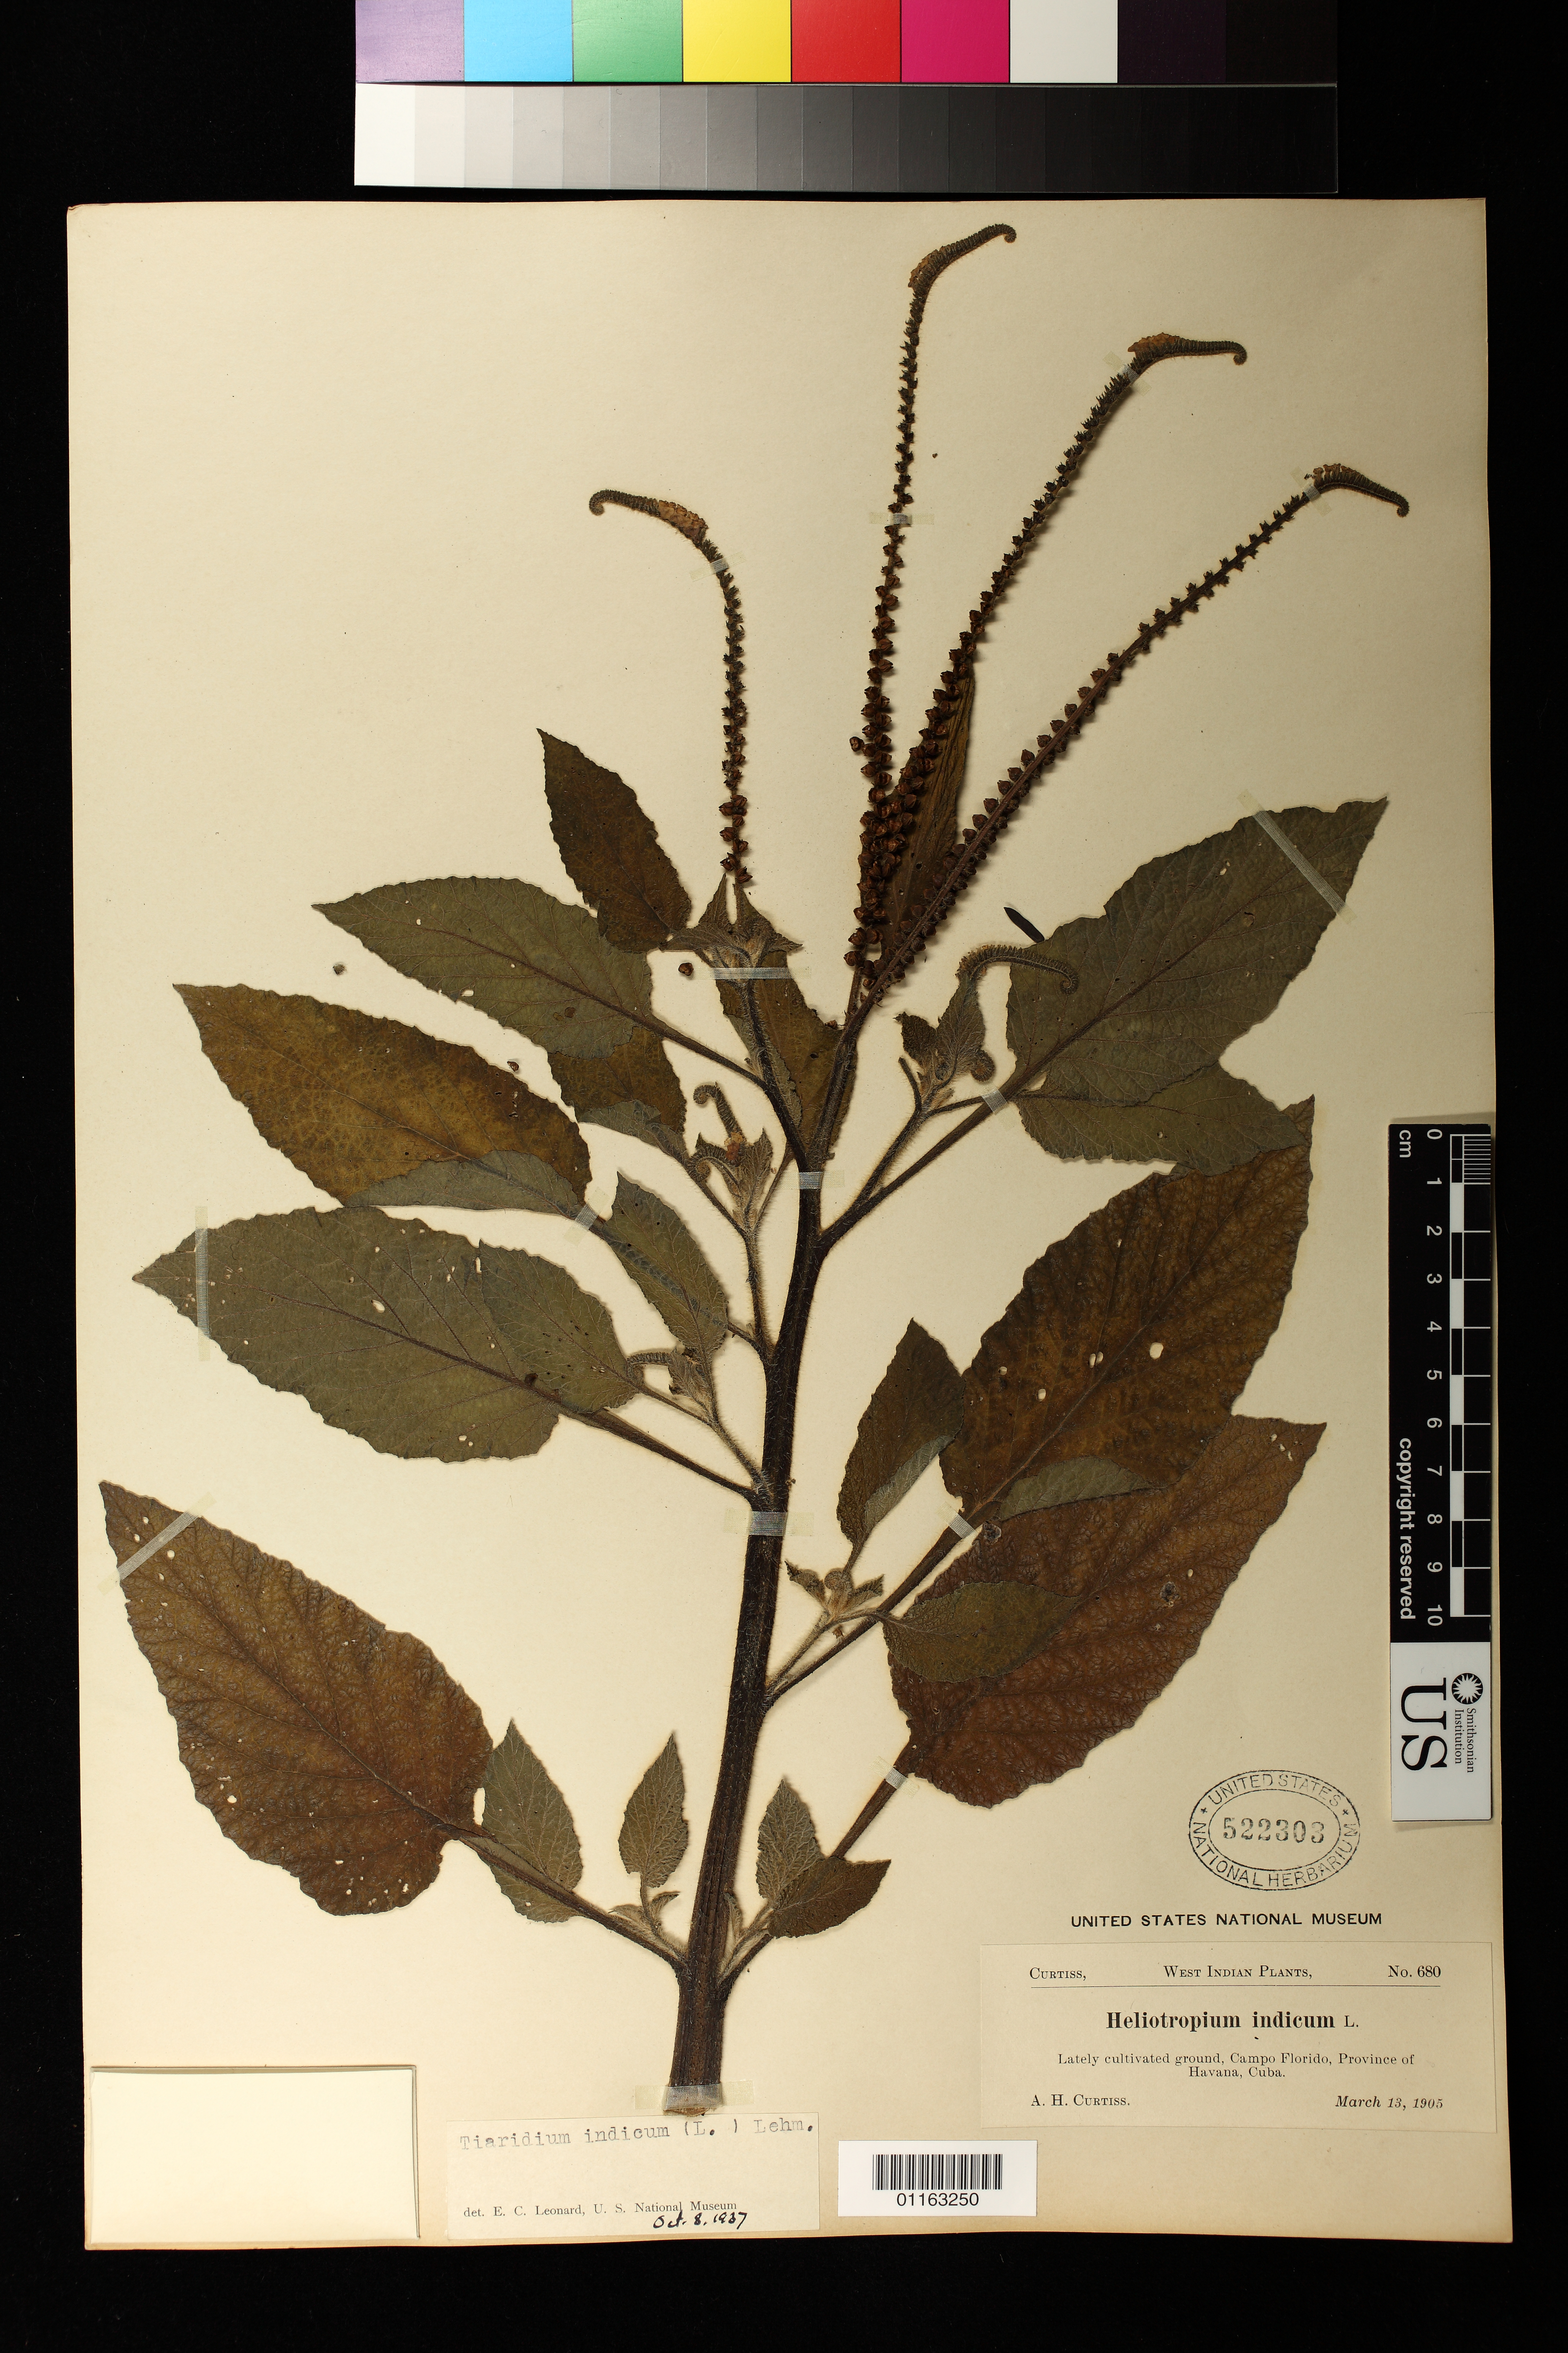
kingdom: Plantae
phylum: Tracheophyta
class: Magnoliopsida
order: Boraginales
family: Heliotropiaceae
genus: Heliotropium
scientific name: Heliotropium indicum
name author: L.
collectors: A. H. Curtiss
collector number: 680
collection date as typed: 13 Mar 1905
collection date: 1905-03-13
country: Cuba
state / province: La Habana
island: Cuba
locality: Lately cultivated ground, Campo Florido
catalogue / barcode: US 522303